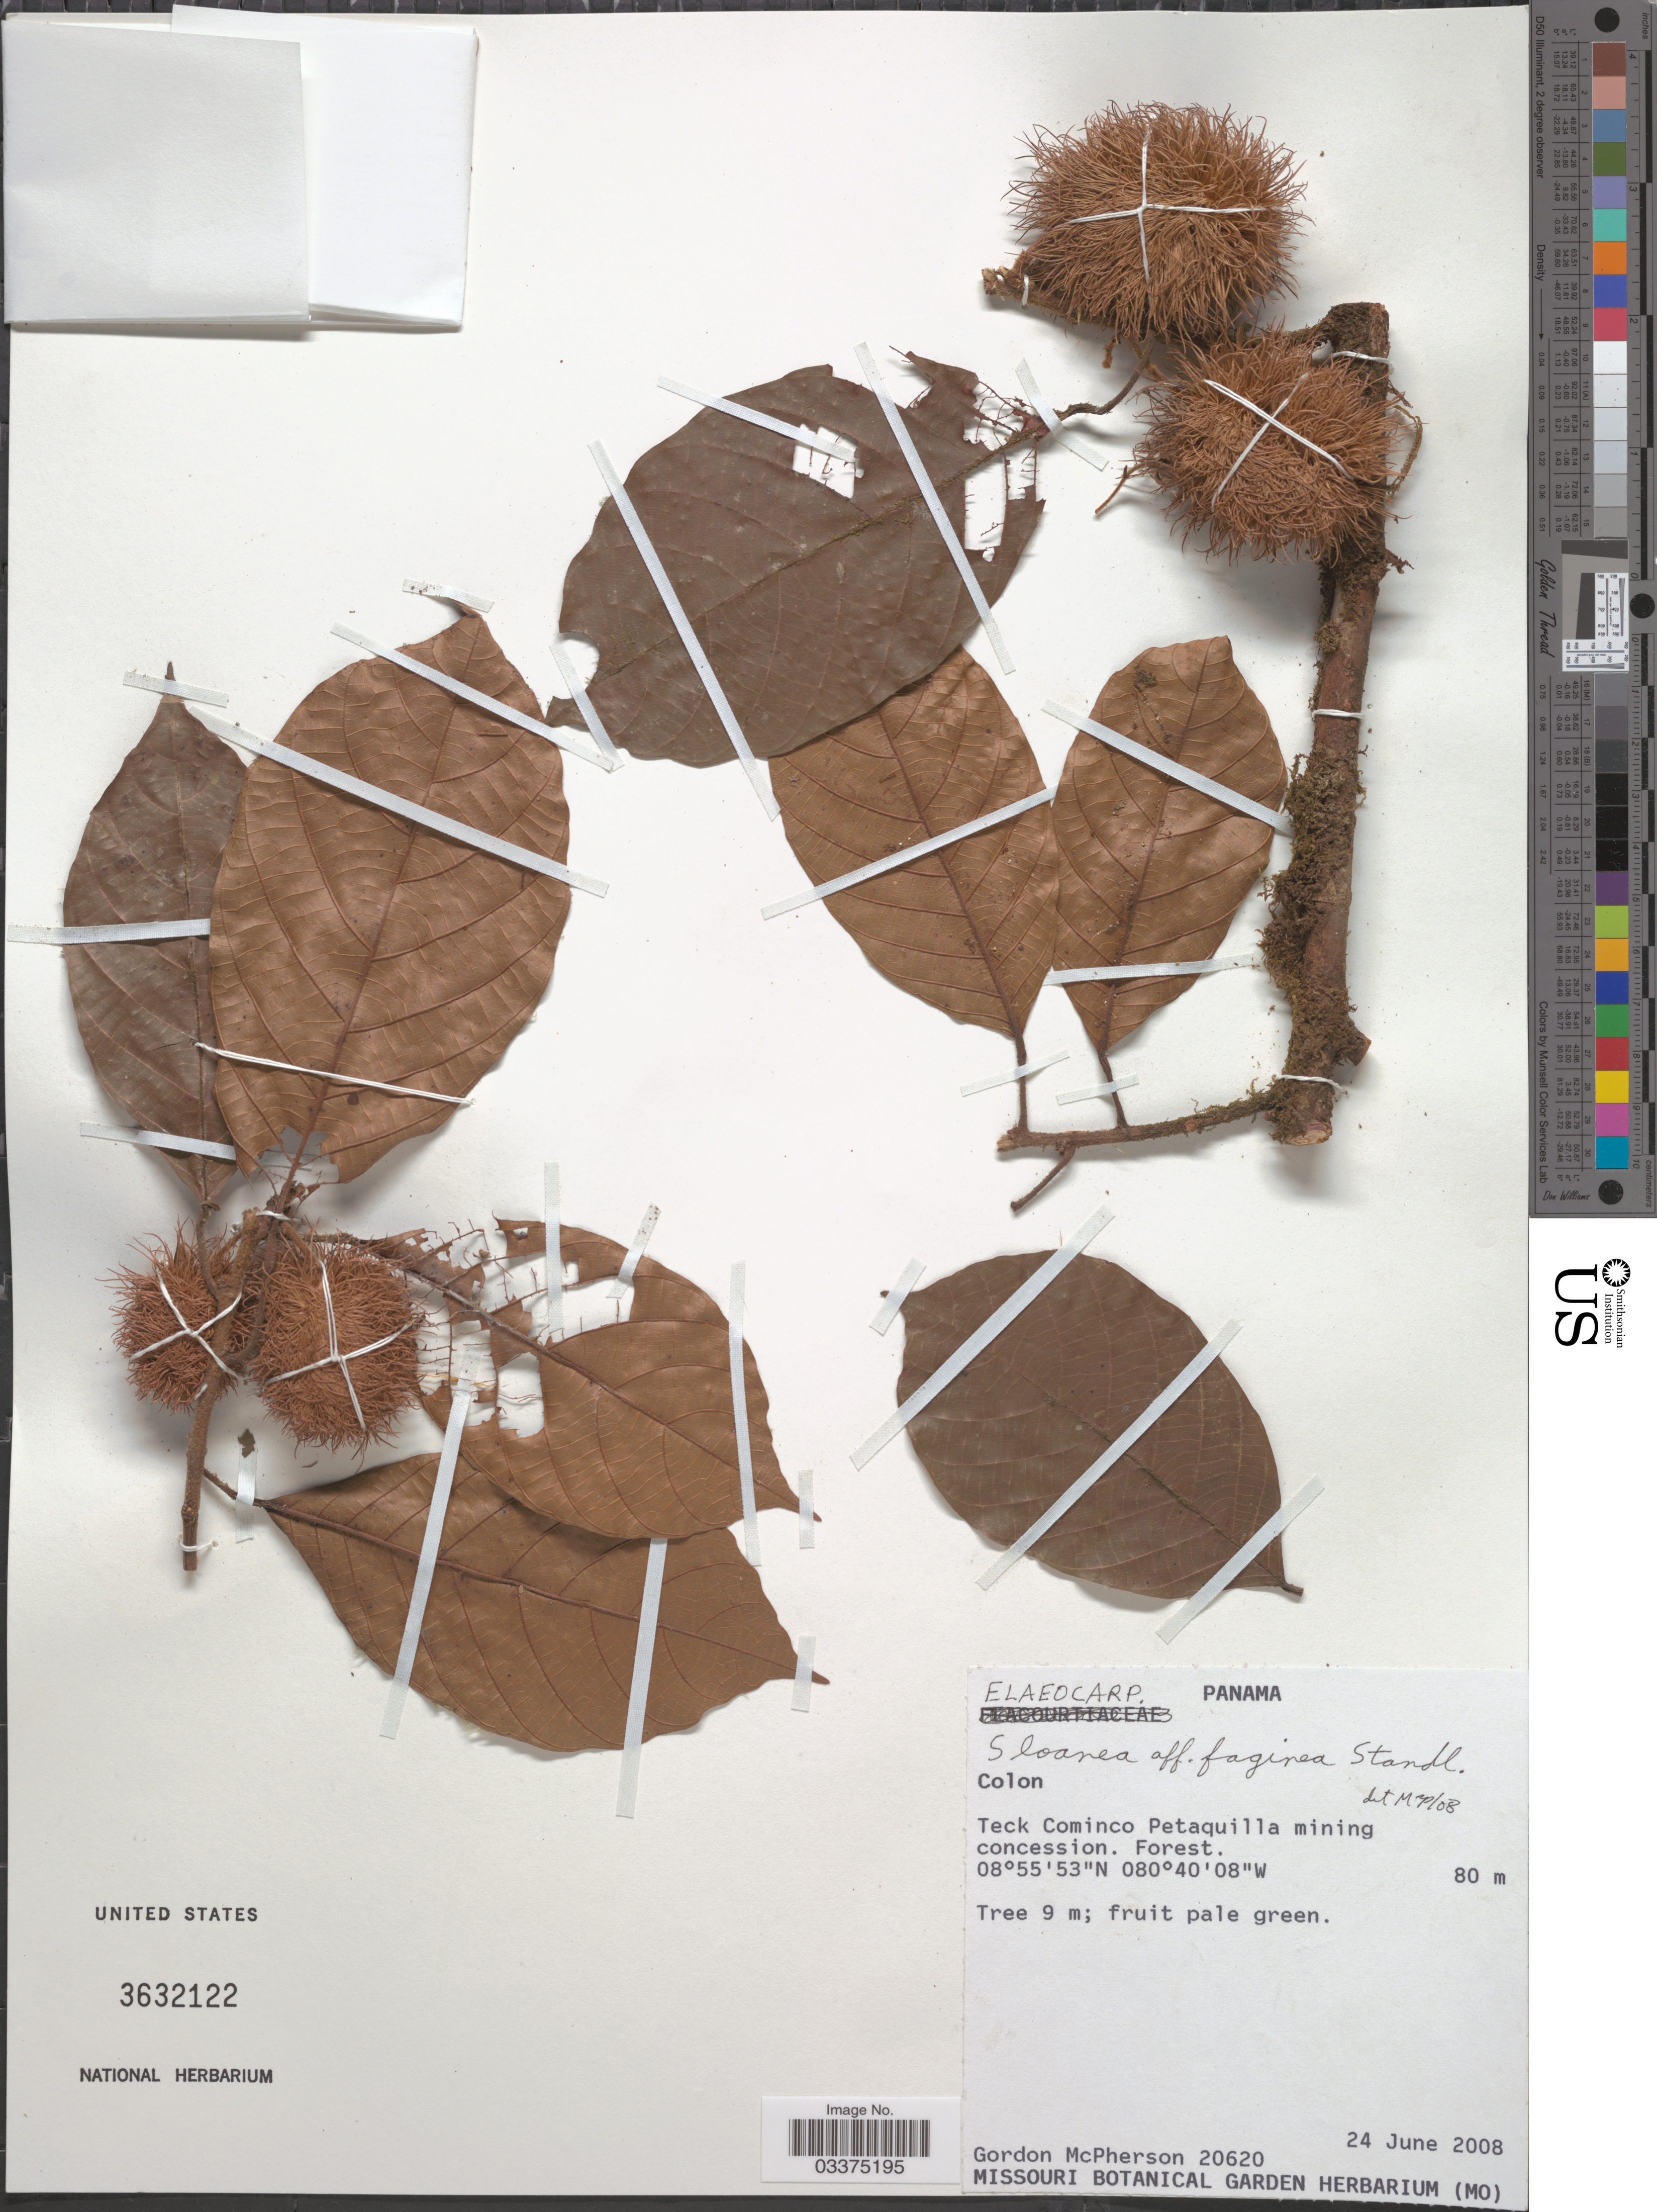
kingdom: Plantae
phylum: Tracheophyta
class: Magnoliopsida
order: Oxalidales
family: Elaeocarpaceae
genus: Sloanea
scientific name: Sloanea faginea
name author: Standl.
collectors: G. D. McPherson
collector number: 20620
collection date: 2008-06-24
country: Panama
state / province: Colón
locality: Teck Cominco Petaquilla mining concession.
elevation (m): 80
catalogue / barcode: US 3632122